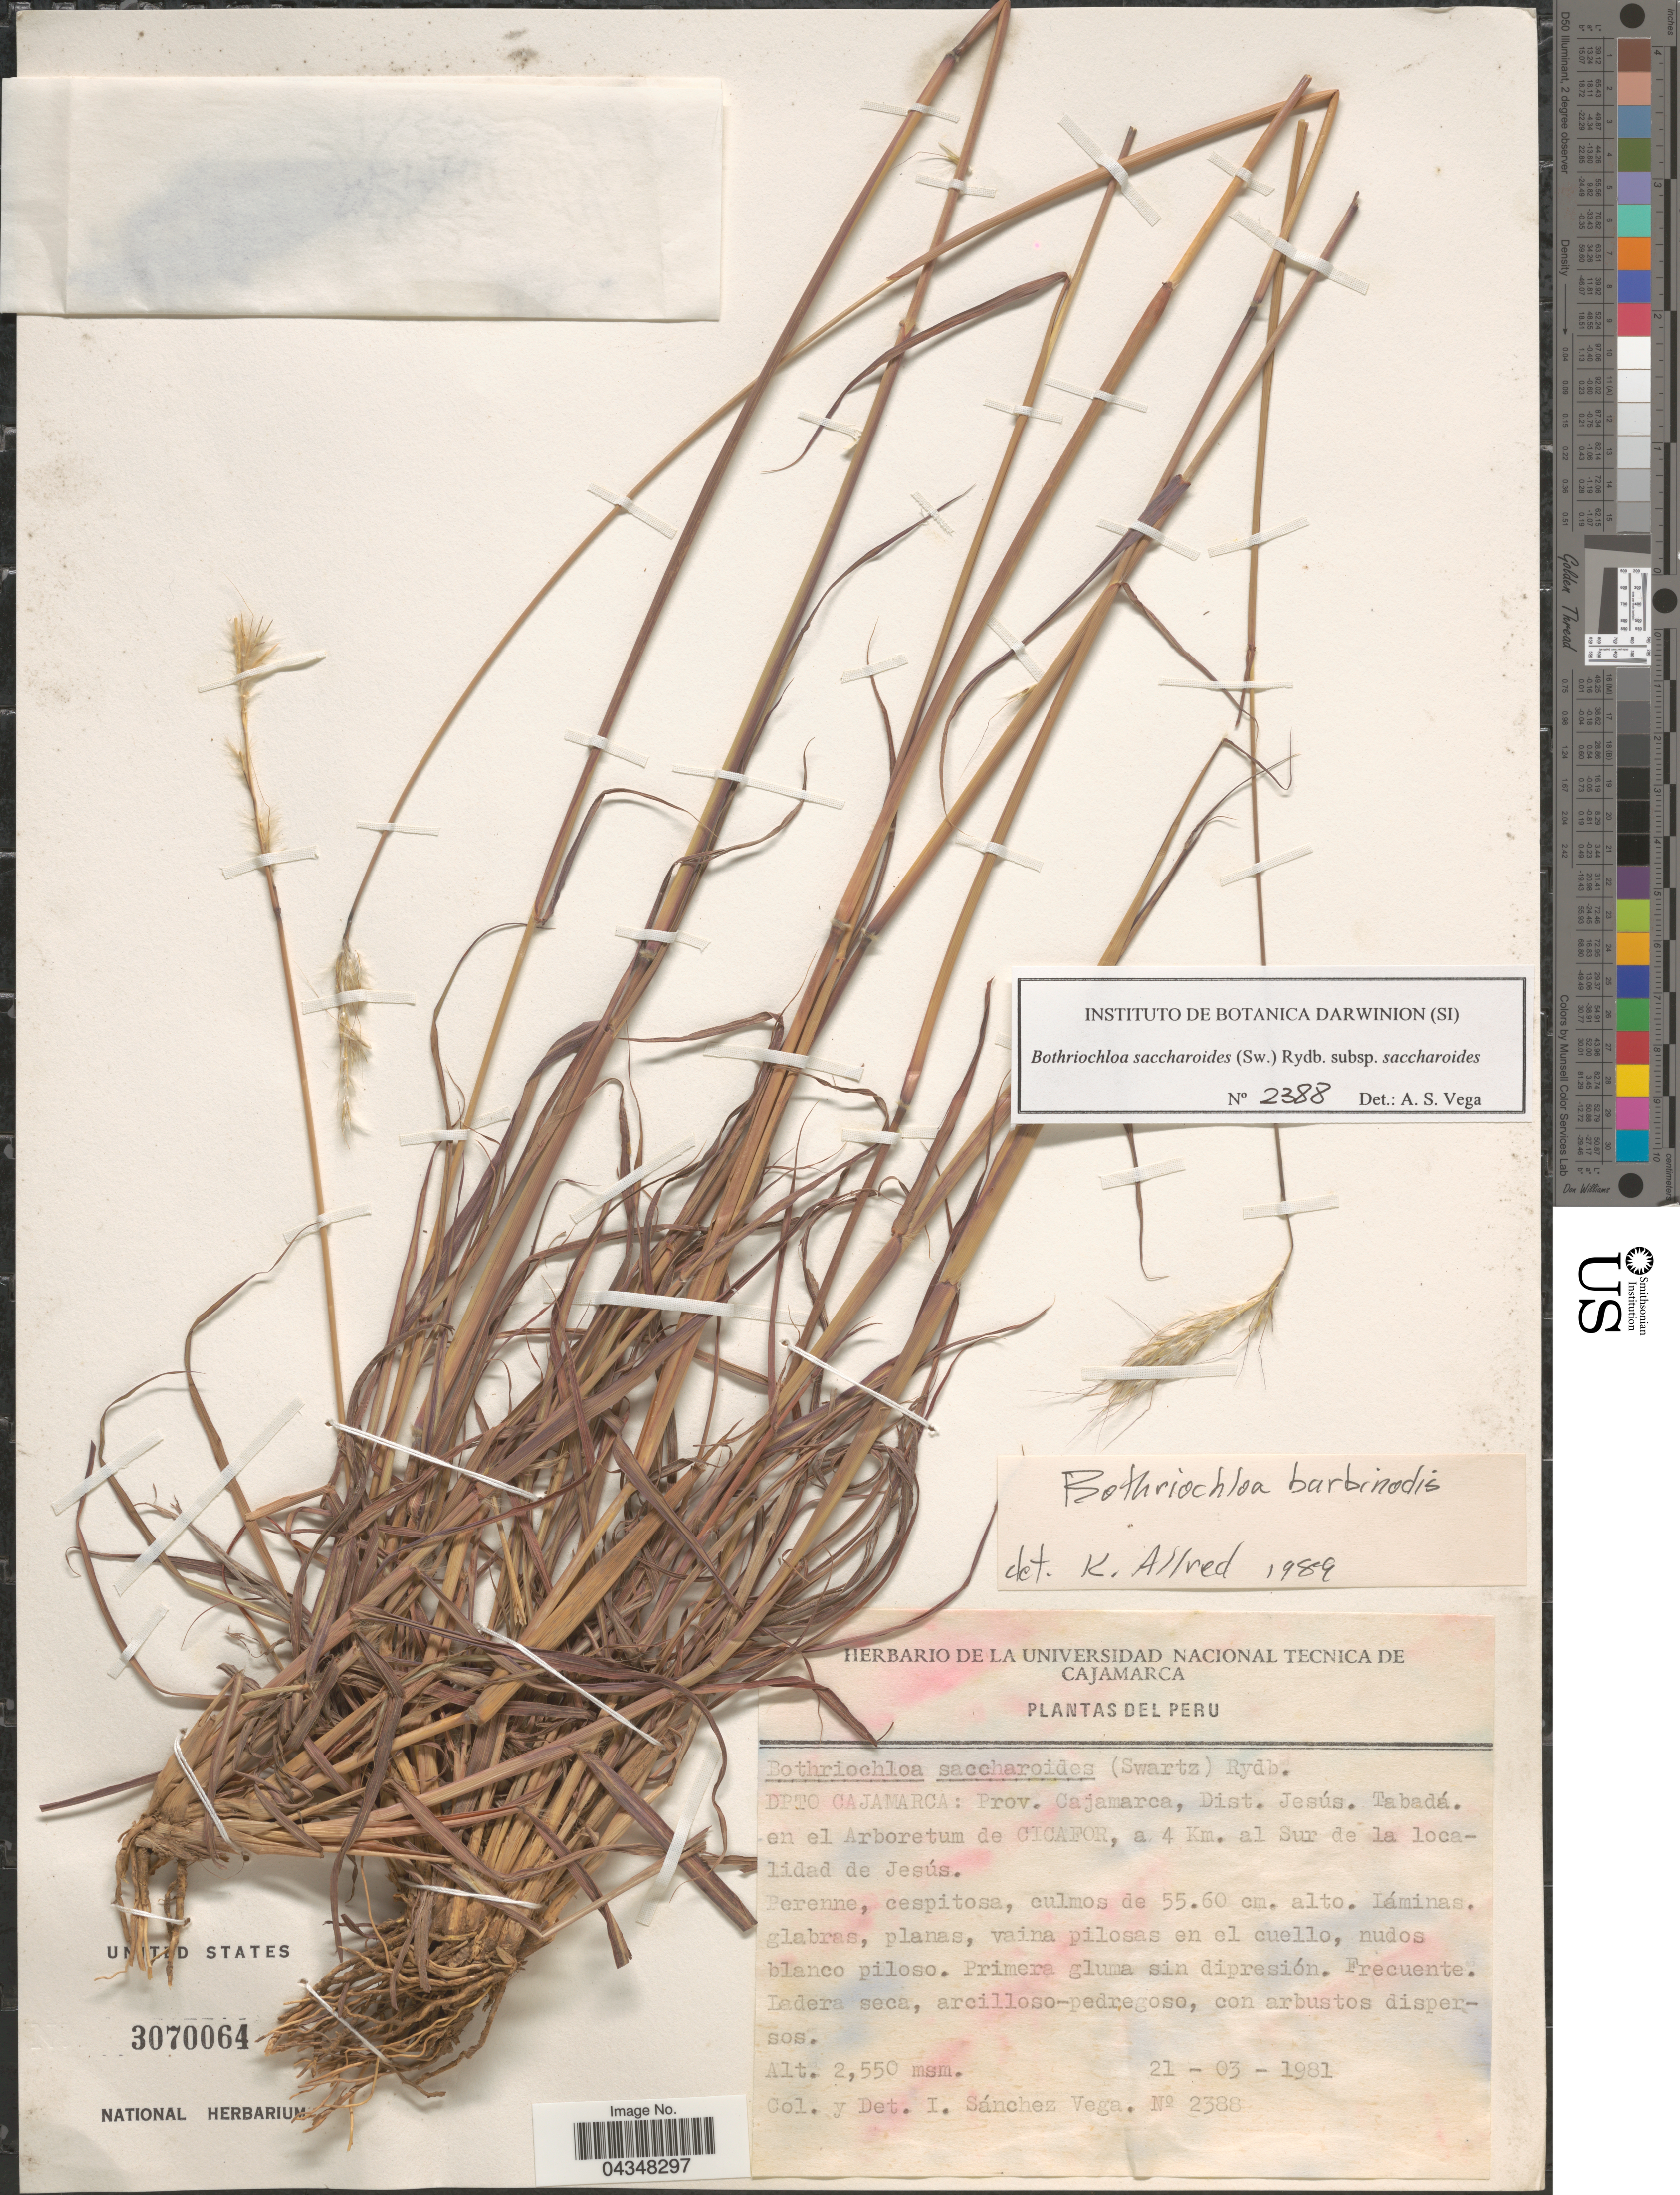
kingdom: Plantae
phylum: Tracheophyta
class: Liliopsida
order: Poales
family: Poaceae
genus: Bothriochloa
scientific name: Bothriochloa laguroides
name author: (DC.) Herter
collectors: I. Sánchez Vega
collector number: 2388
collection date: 1981-03-21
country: Peru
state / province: Cajamarca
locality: Dpto Cajamarca: Prov. Cajamarca, Dist. Jesús. Tabadá. en el Arboretum de Cicafor, a 4 Km. al Sur de la localidad de Jesús.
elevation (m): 2550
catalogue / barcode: US 3070064